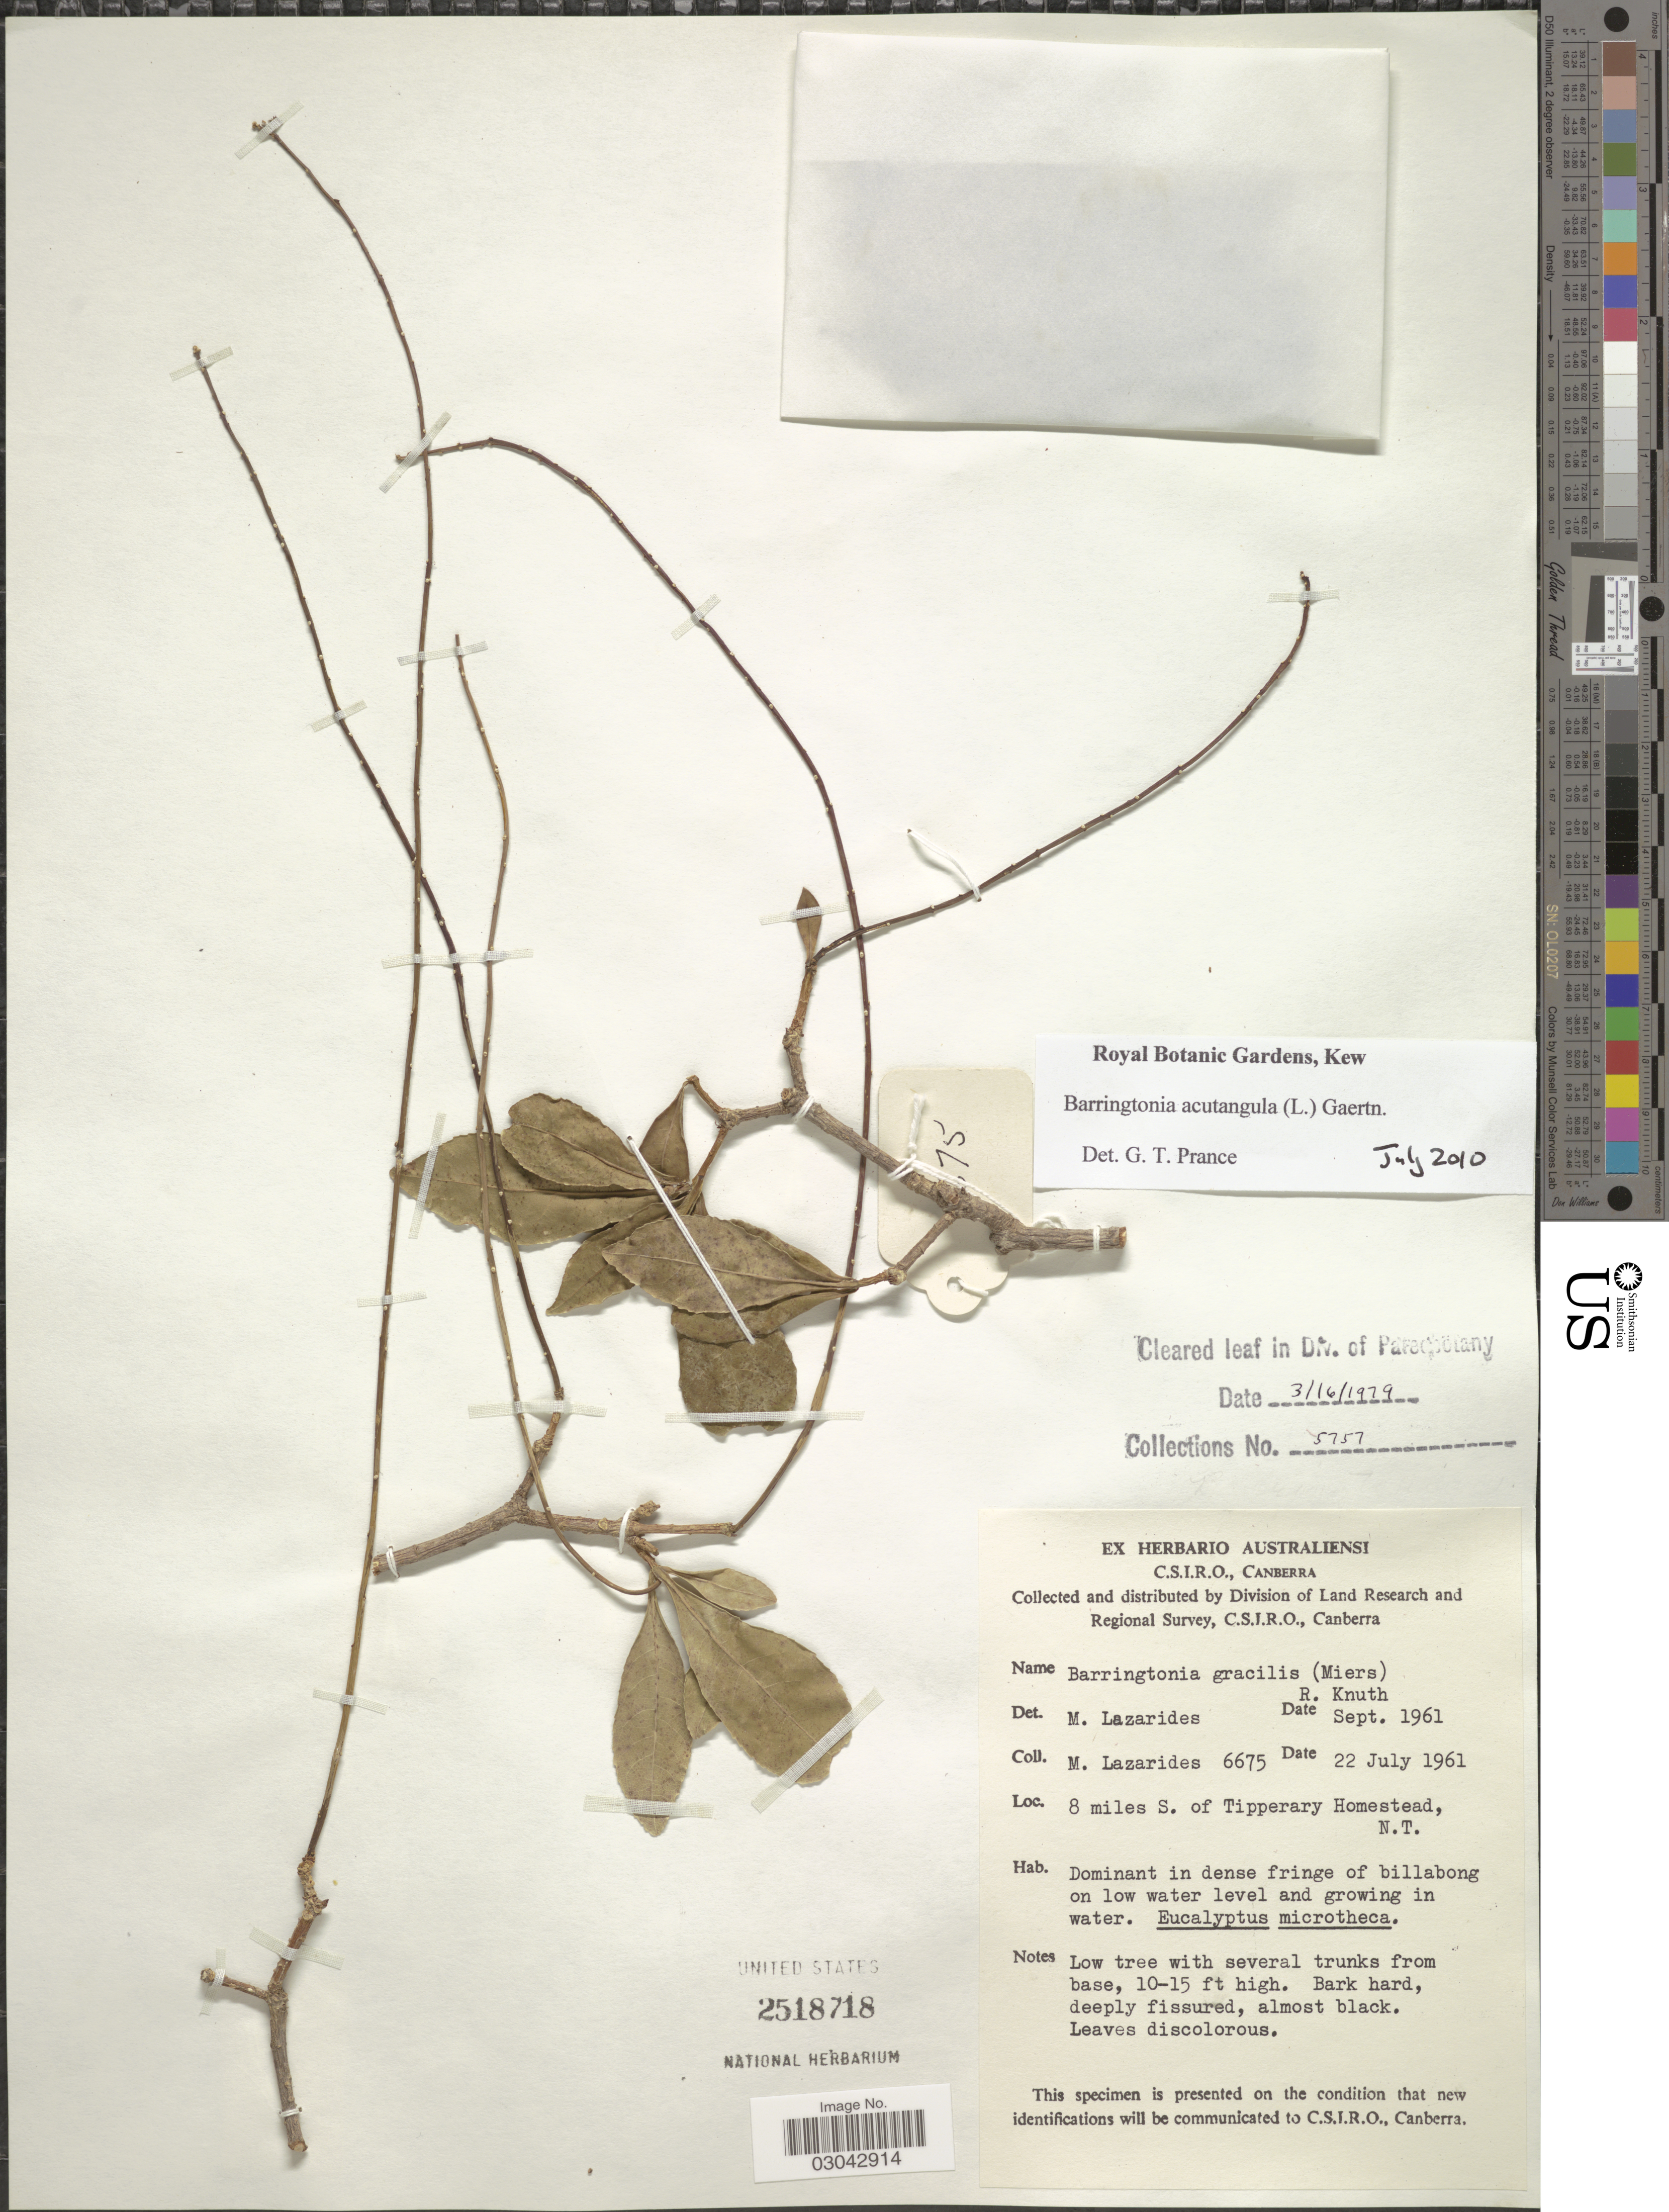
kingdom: Plantae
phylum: Tracheophyta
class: Magnoliopsida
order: Ericales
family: Lecythidaceae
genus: Barringtonia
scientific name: Barringtonia acutangula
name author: (L.) Gaertn.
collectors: M. Lazarides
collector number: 6675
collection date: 1961-07-22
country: Australia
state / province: Northern Territory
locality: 8 miles S. of Tipperary Homestead, N.T.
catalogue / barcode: US 2518718